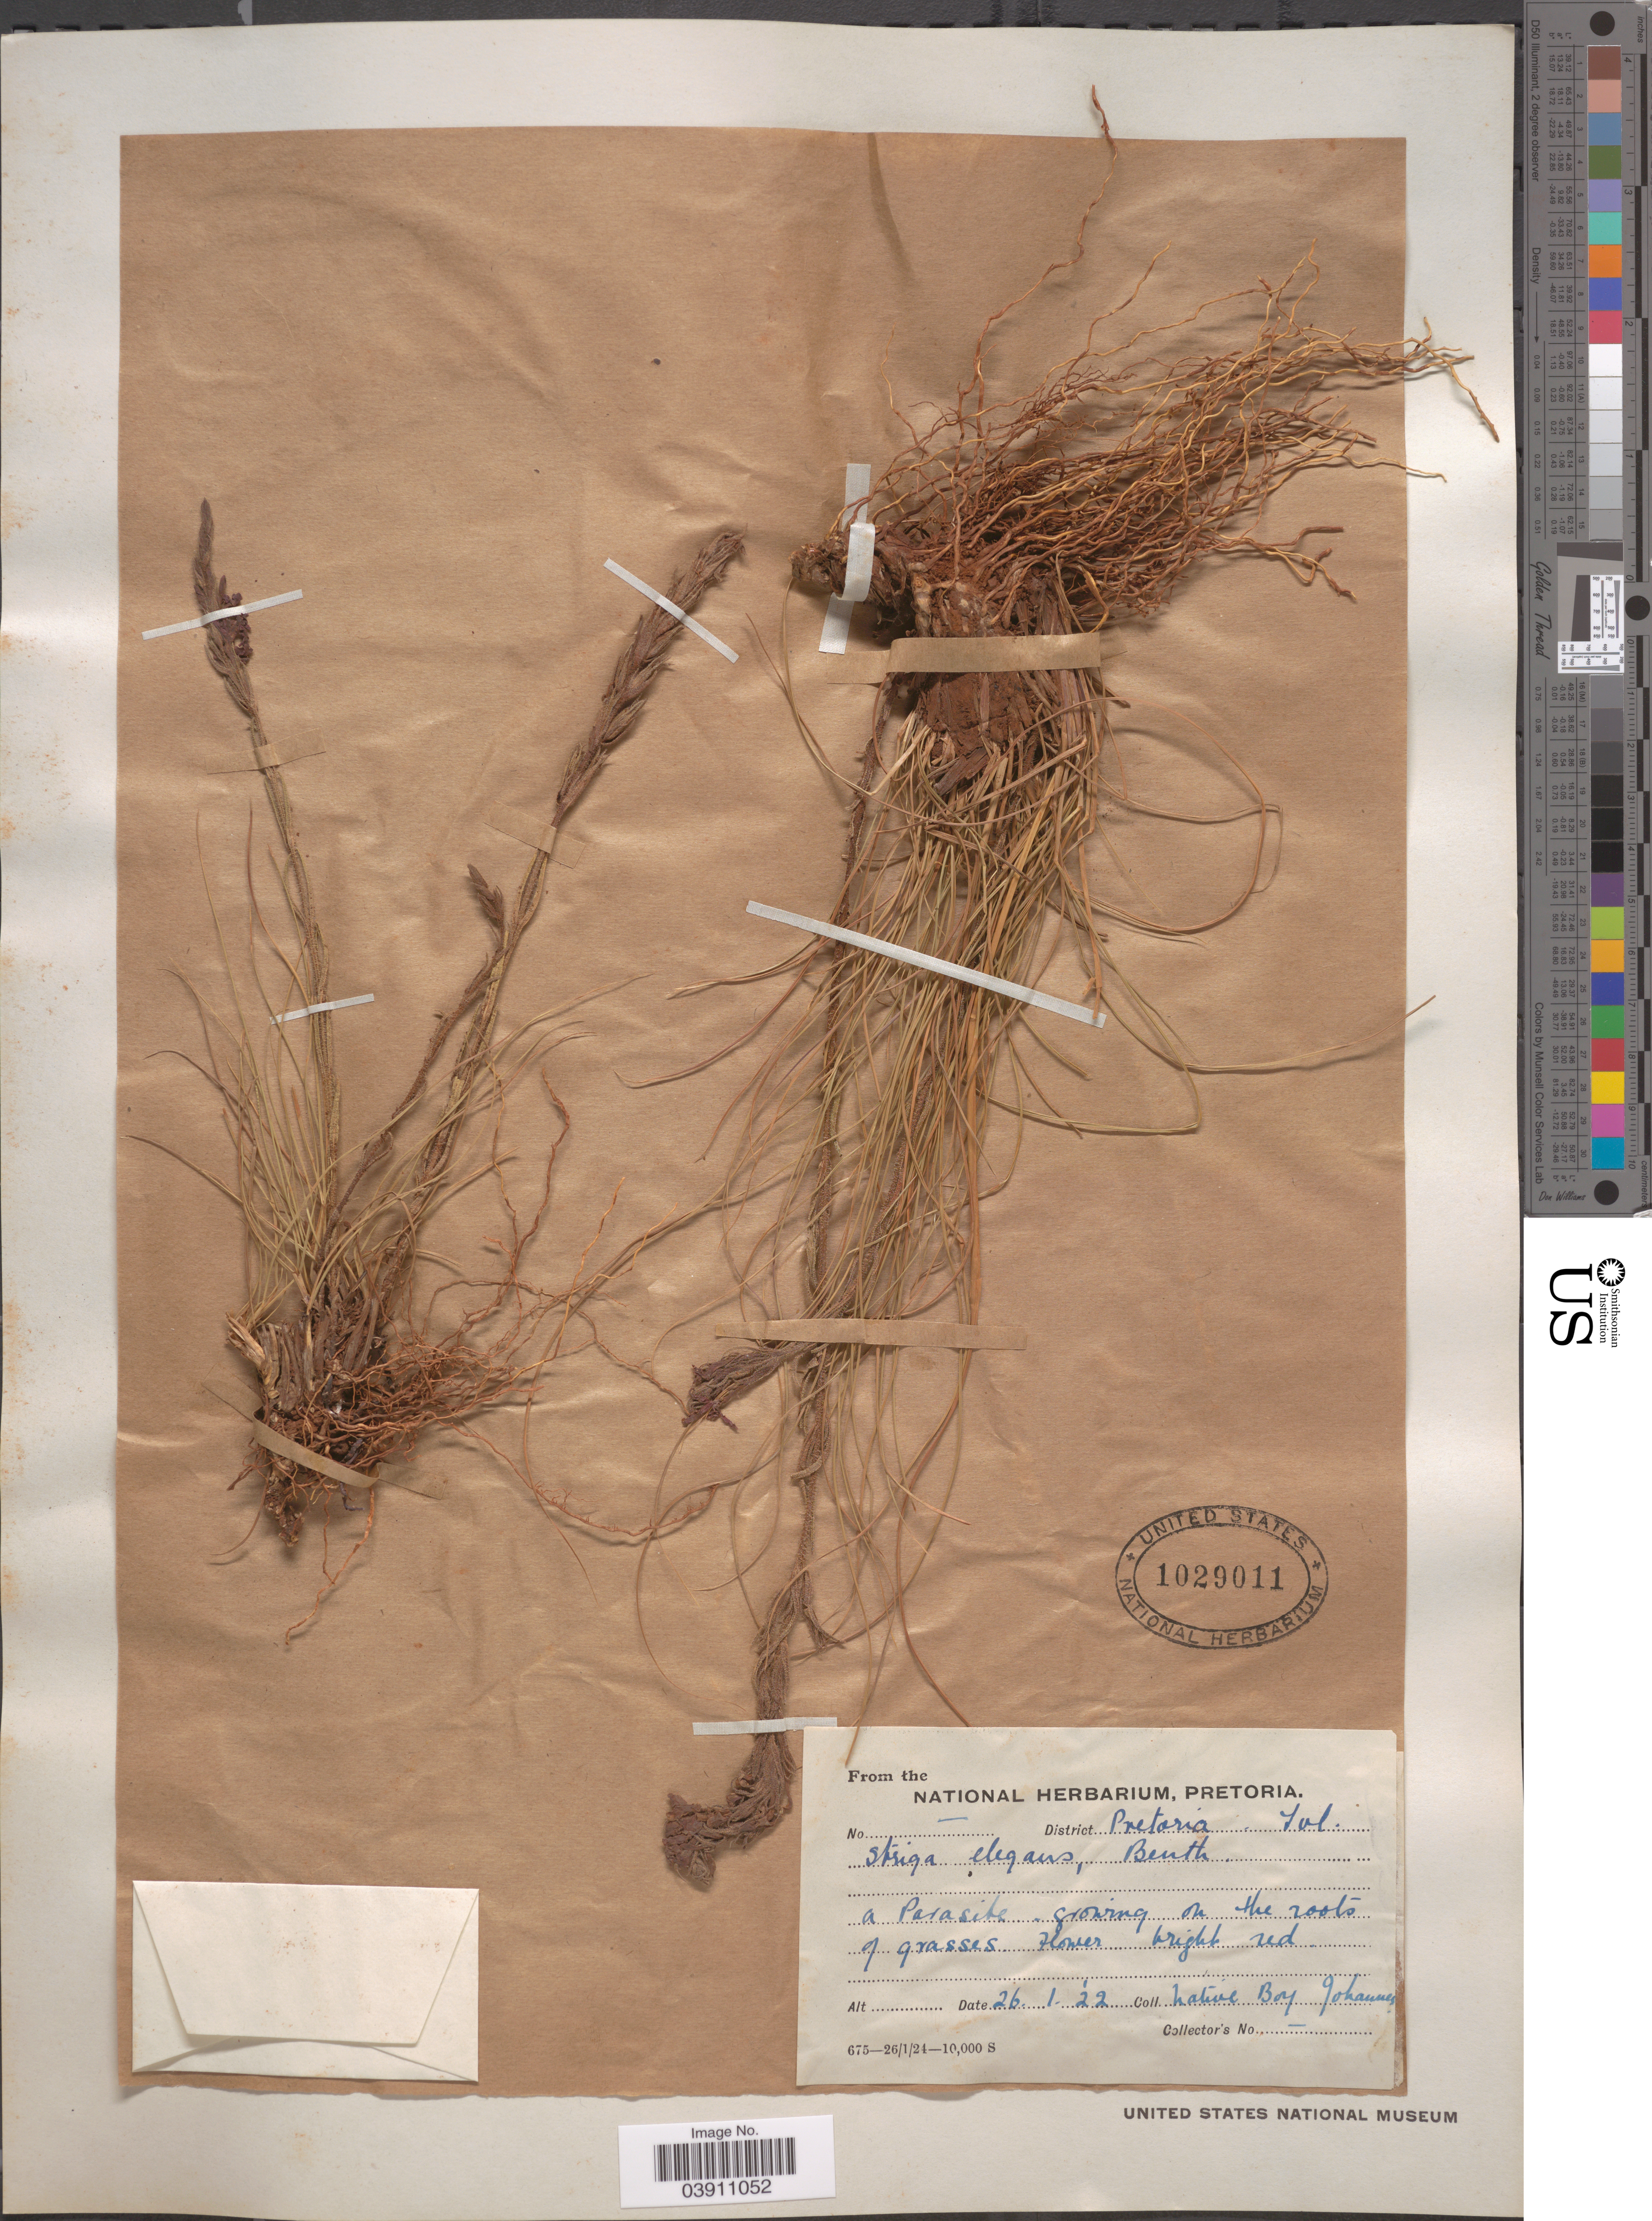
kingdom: Plantae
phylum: Tracheophyta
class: Magnoliopsida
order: Lamiales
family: Orobanchaceae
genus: Striga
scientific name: Striga elegans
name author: Benth.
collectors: Native Boy Johannes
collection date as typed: Transcribed d/m/y: 26/1/22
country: South Africa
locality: District Pretoria Tvl.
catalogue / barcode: US 1029011